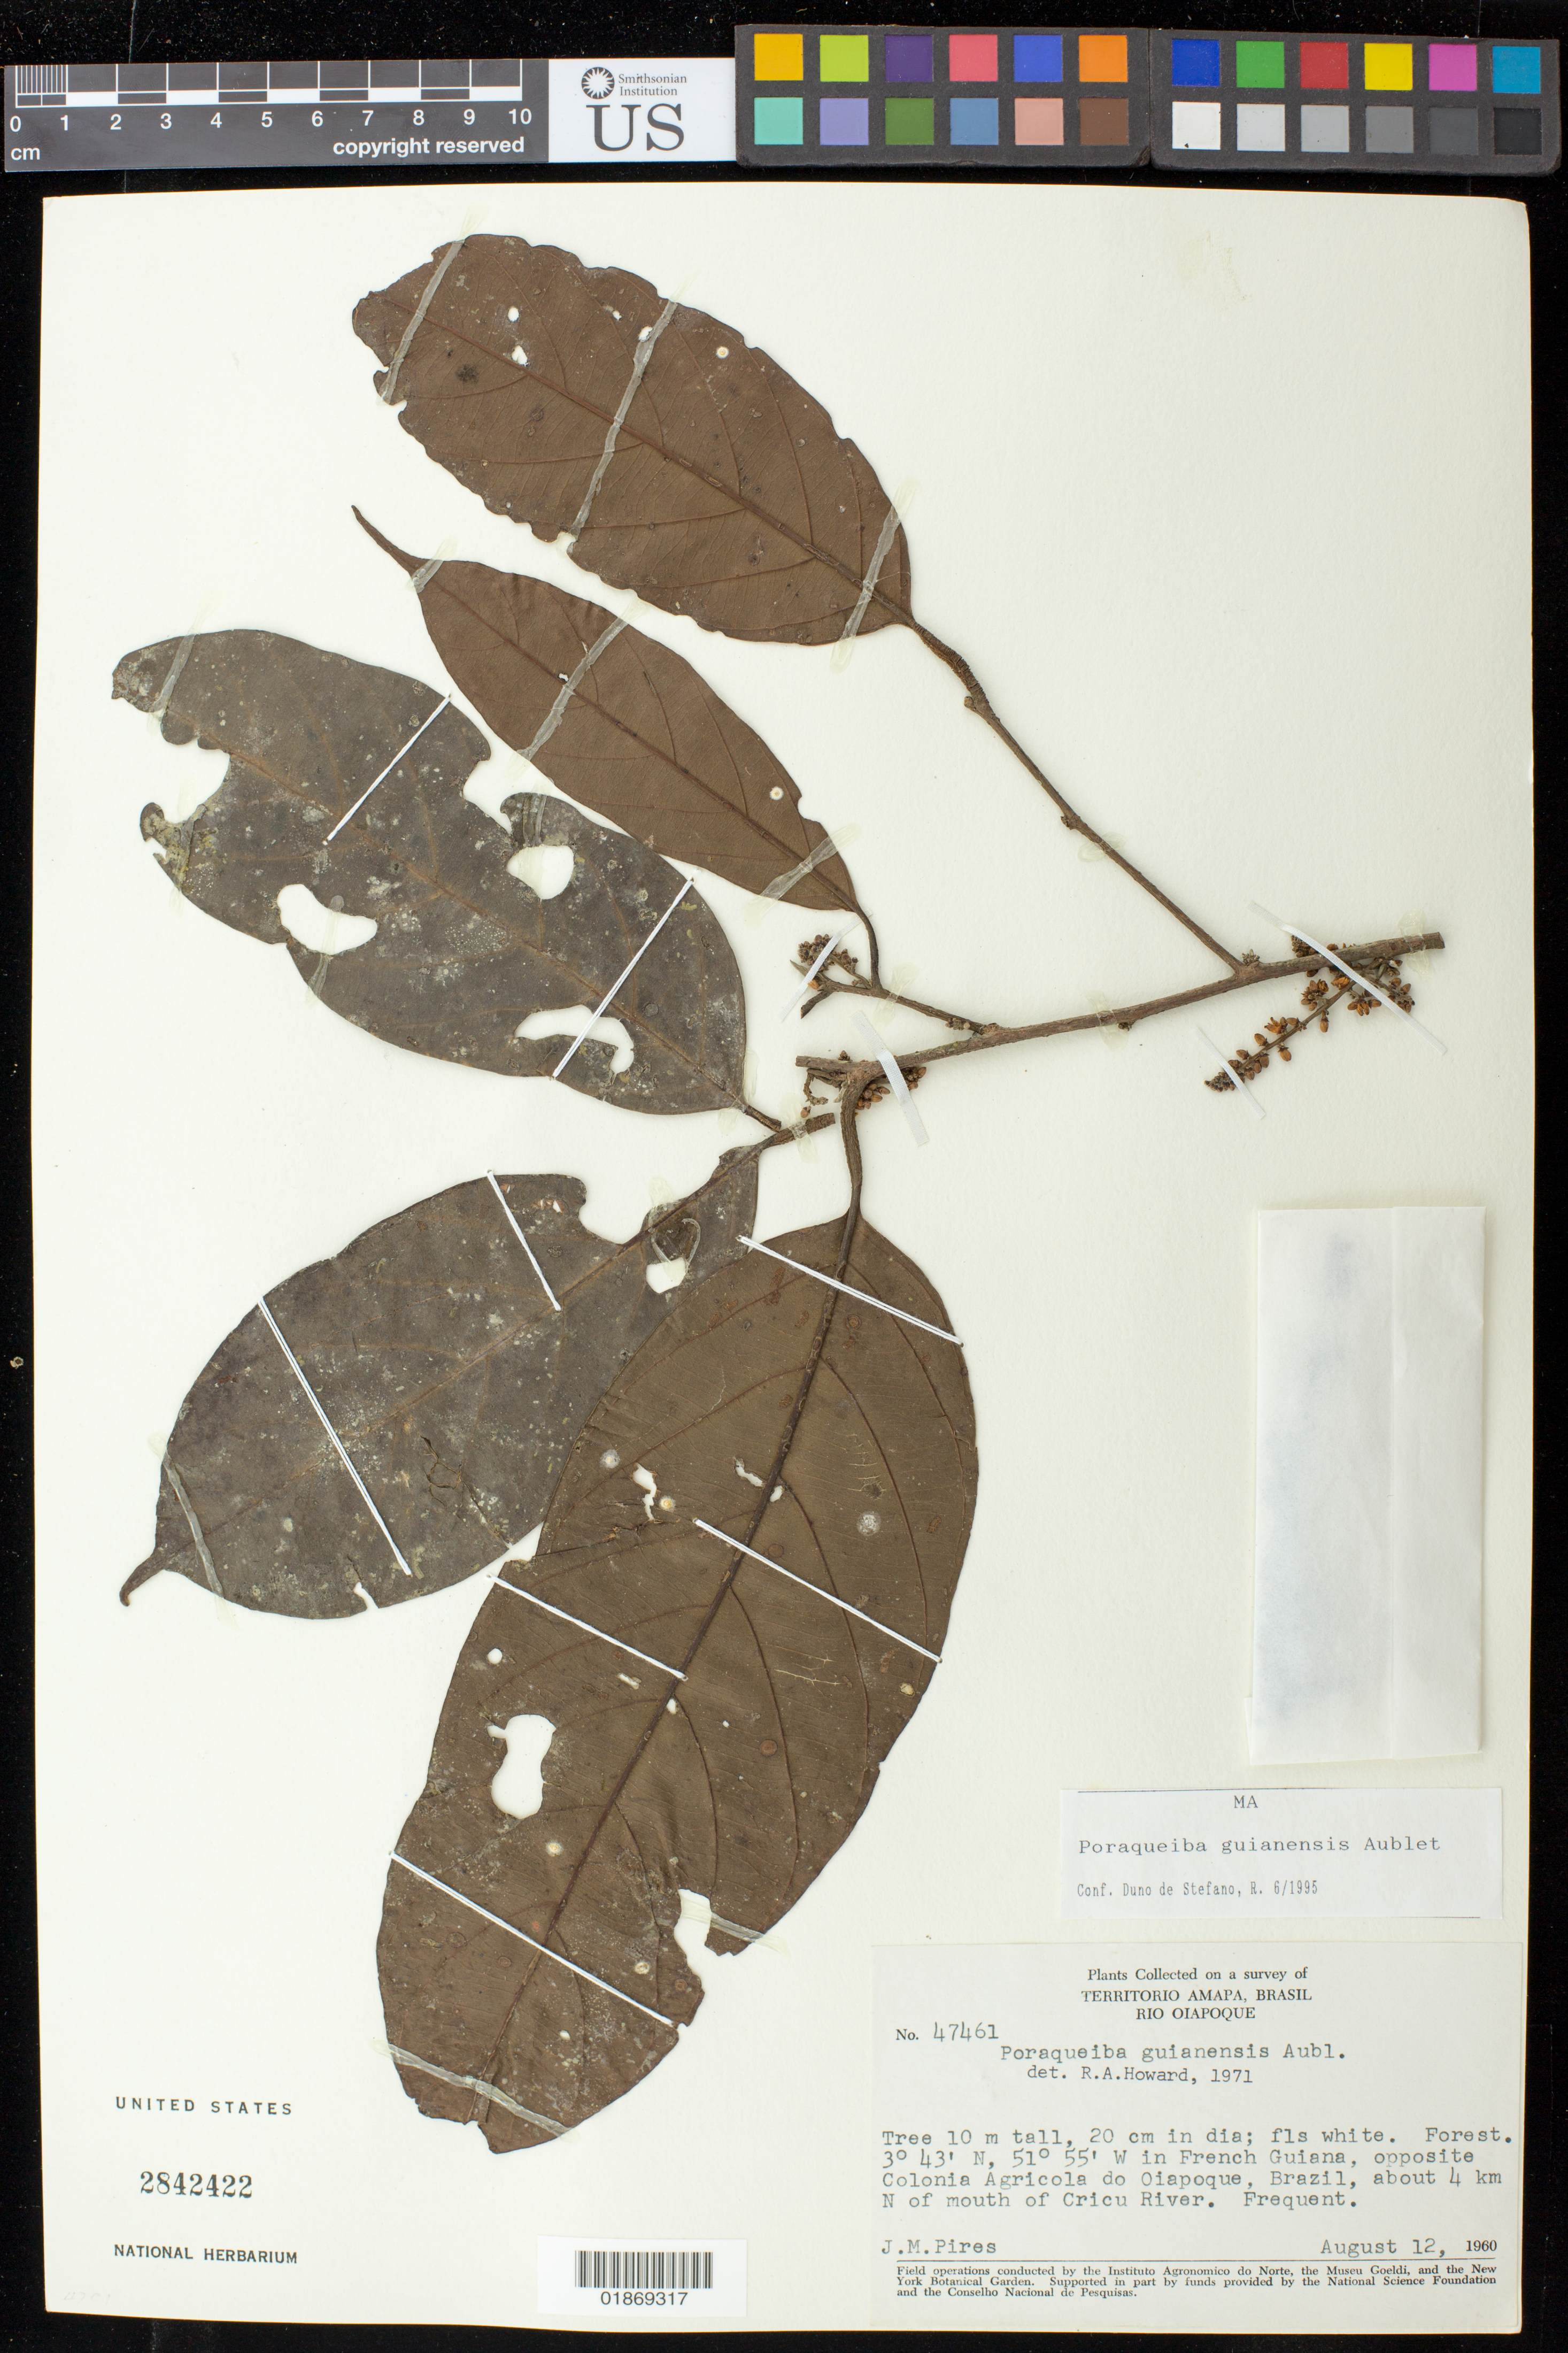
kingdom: Plantae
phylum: Tracheophyta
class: Magnoliopsida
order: Metteniusales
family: Metteniusaceae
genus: Poraqueiba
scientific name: Poraqueiba guianensis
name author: Aubl.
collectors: J. M. Pires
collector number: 47461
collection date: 1960-08-12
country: French Guiana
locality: Rio Oiapoque. Opposite Colonia Agricola do Oiapoque, about 4 km N of Mouth of Cricu River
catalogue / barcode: US 2842422